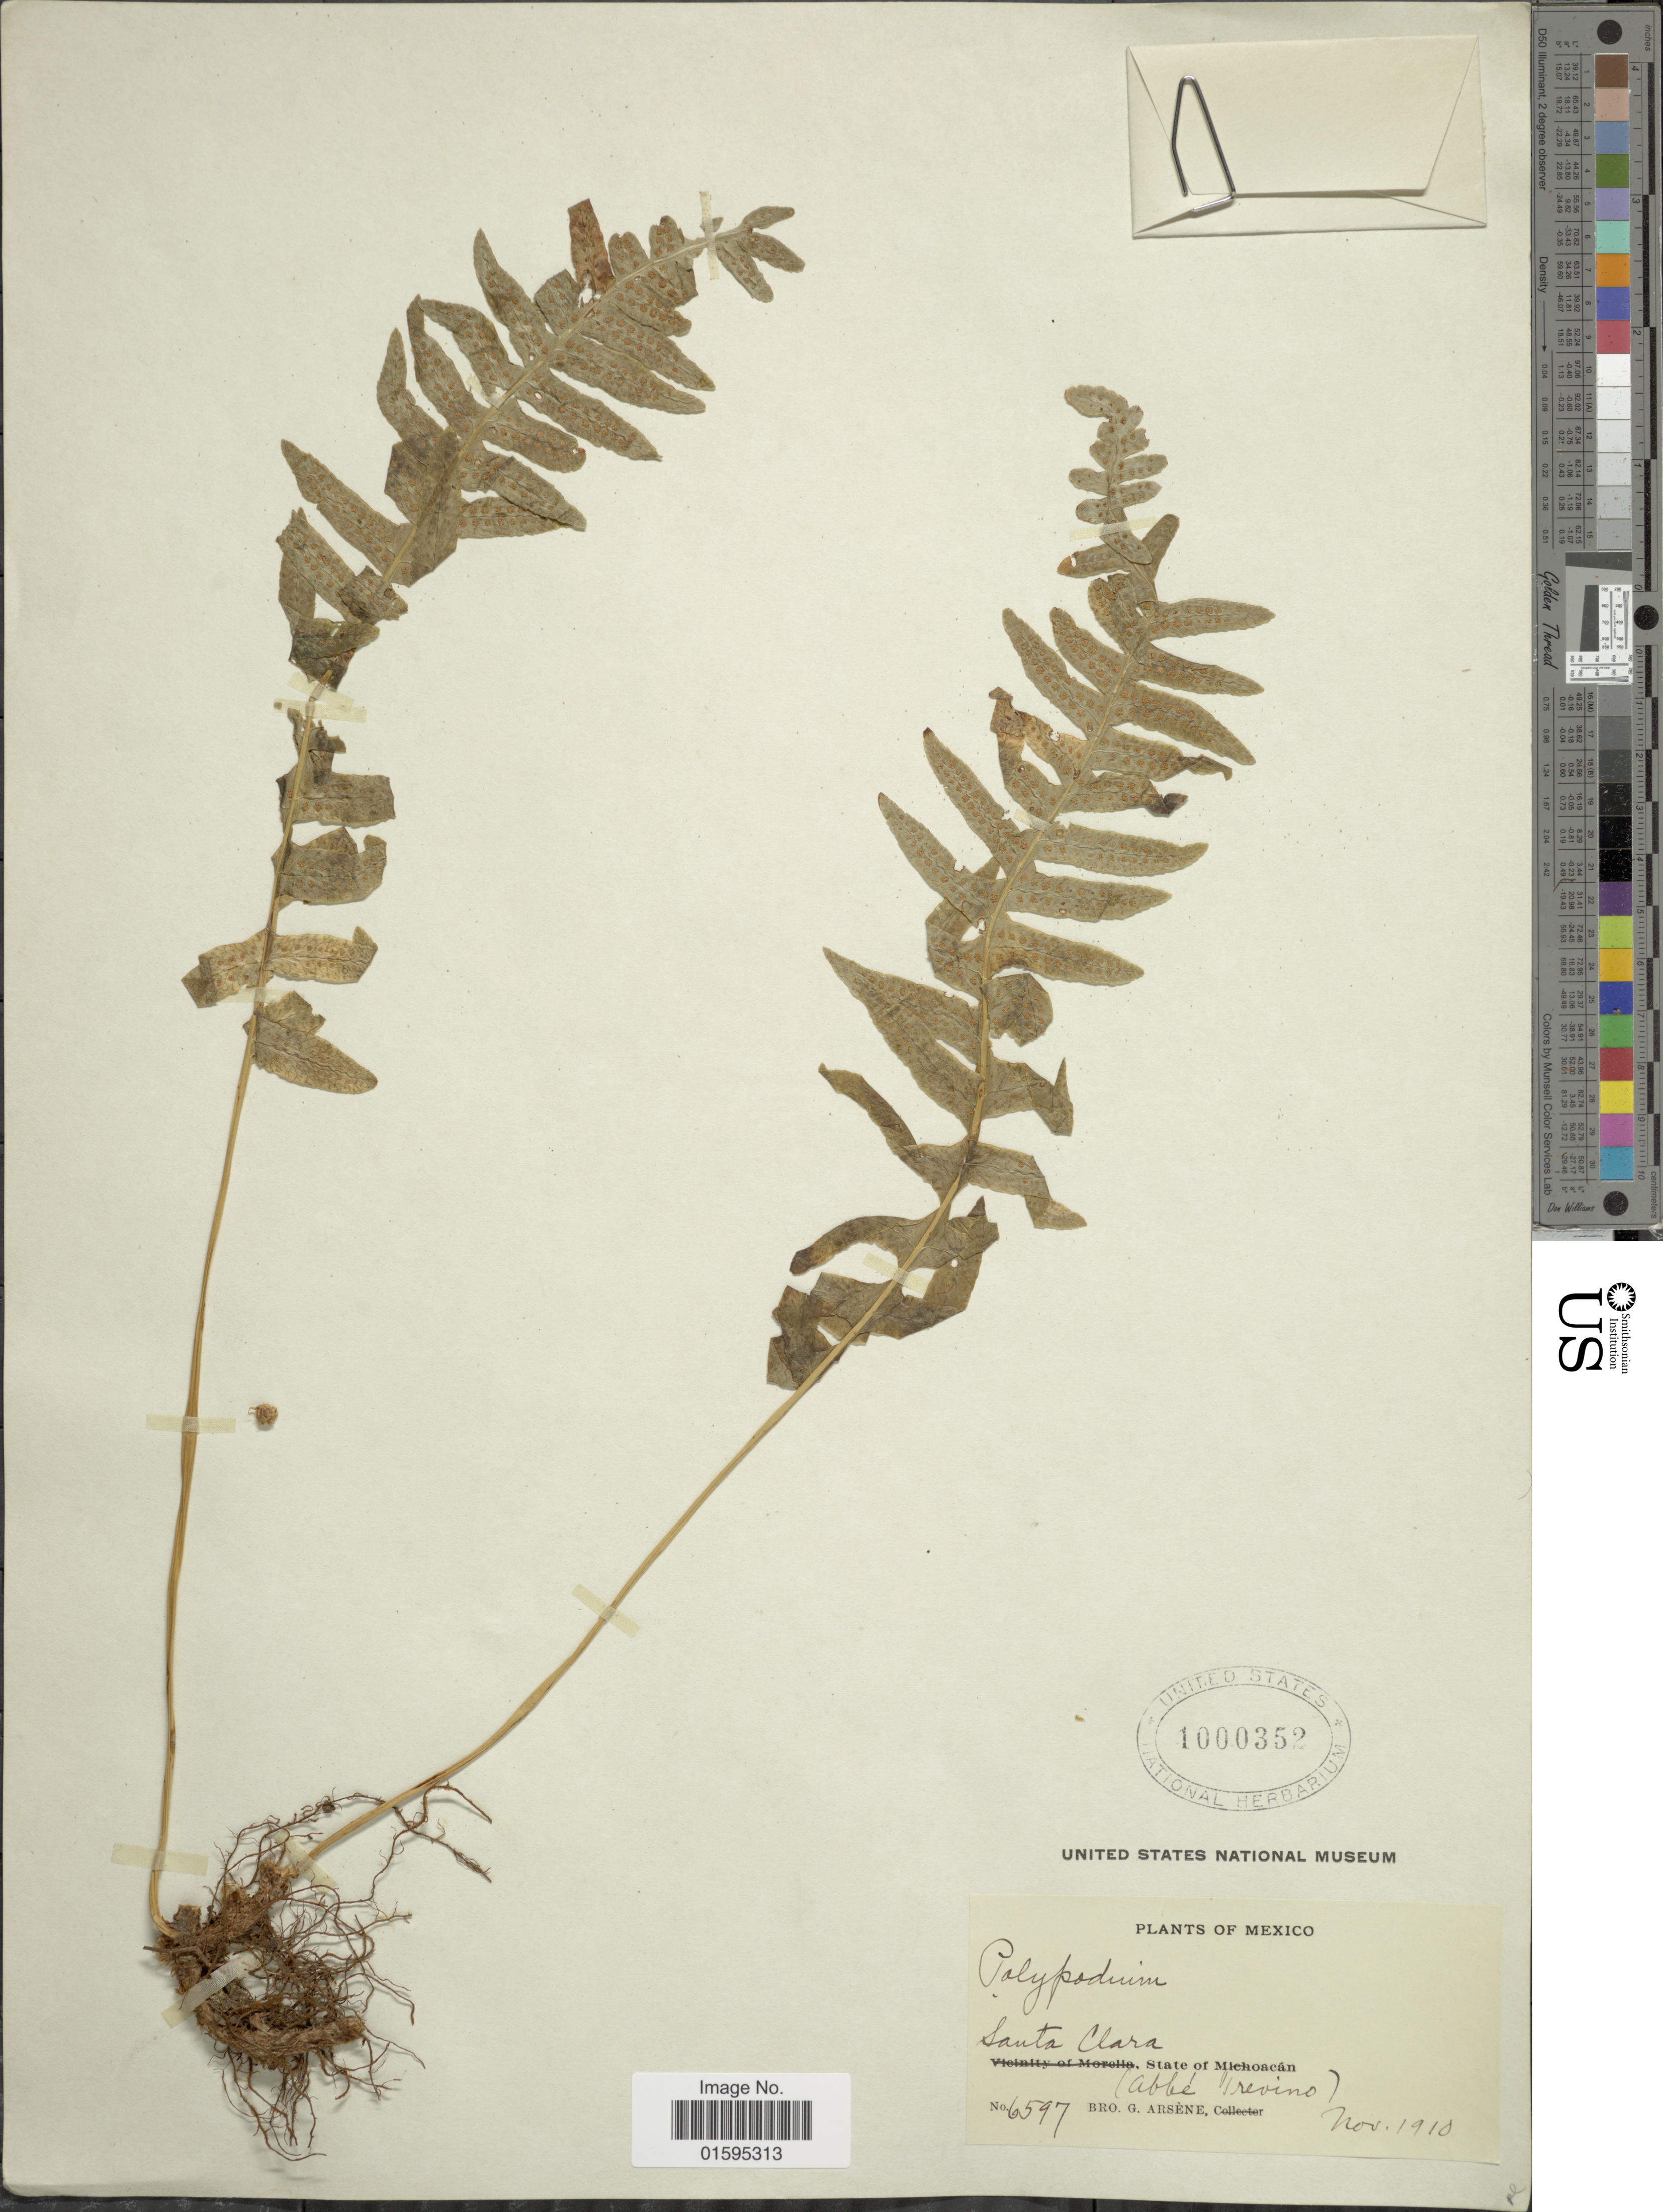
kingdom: Plantae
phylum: Tracheophyta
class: Polypodiopsida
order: Polypodiales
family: Polypodiaceae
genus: Polypodium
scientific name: Polypodium longepinnulatum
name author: E. Fourn.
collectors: Bro. G. Arsène & A. Trevino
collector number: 6597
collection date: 1910-11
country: Mexico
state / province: Michoacán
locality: Santa Clara, (Abbé revino)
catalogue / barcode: US 1000352